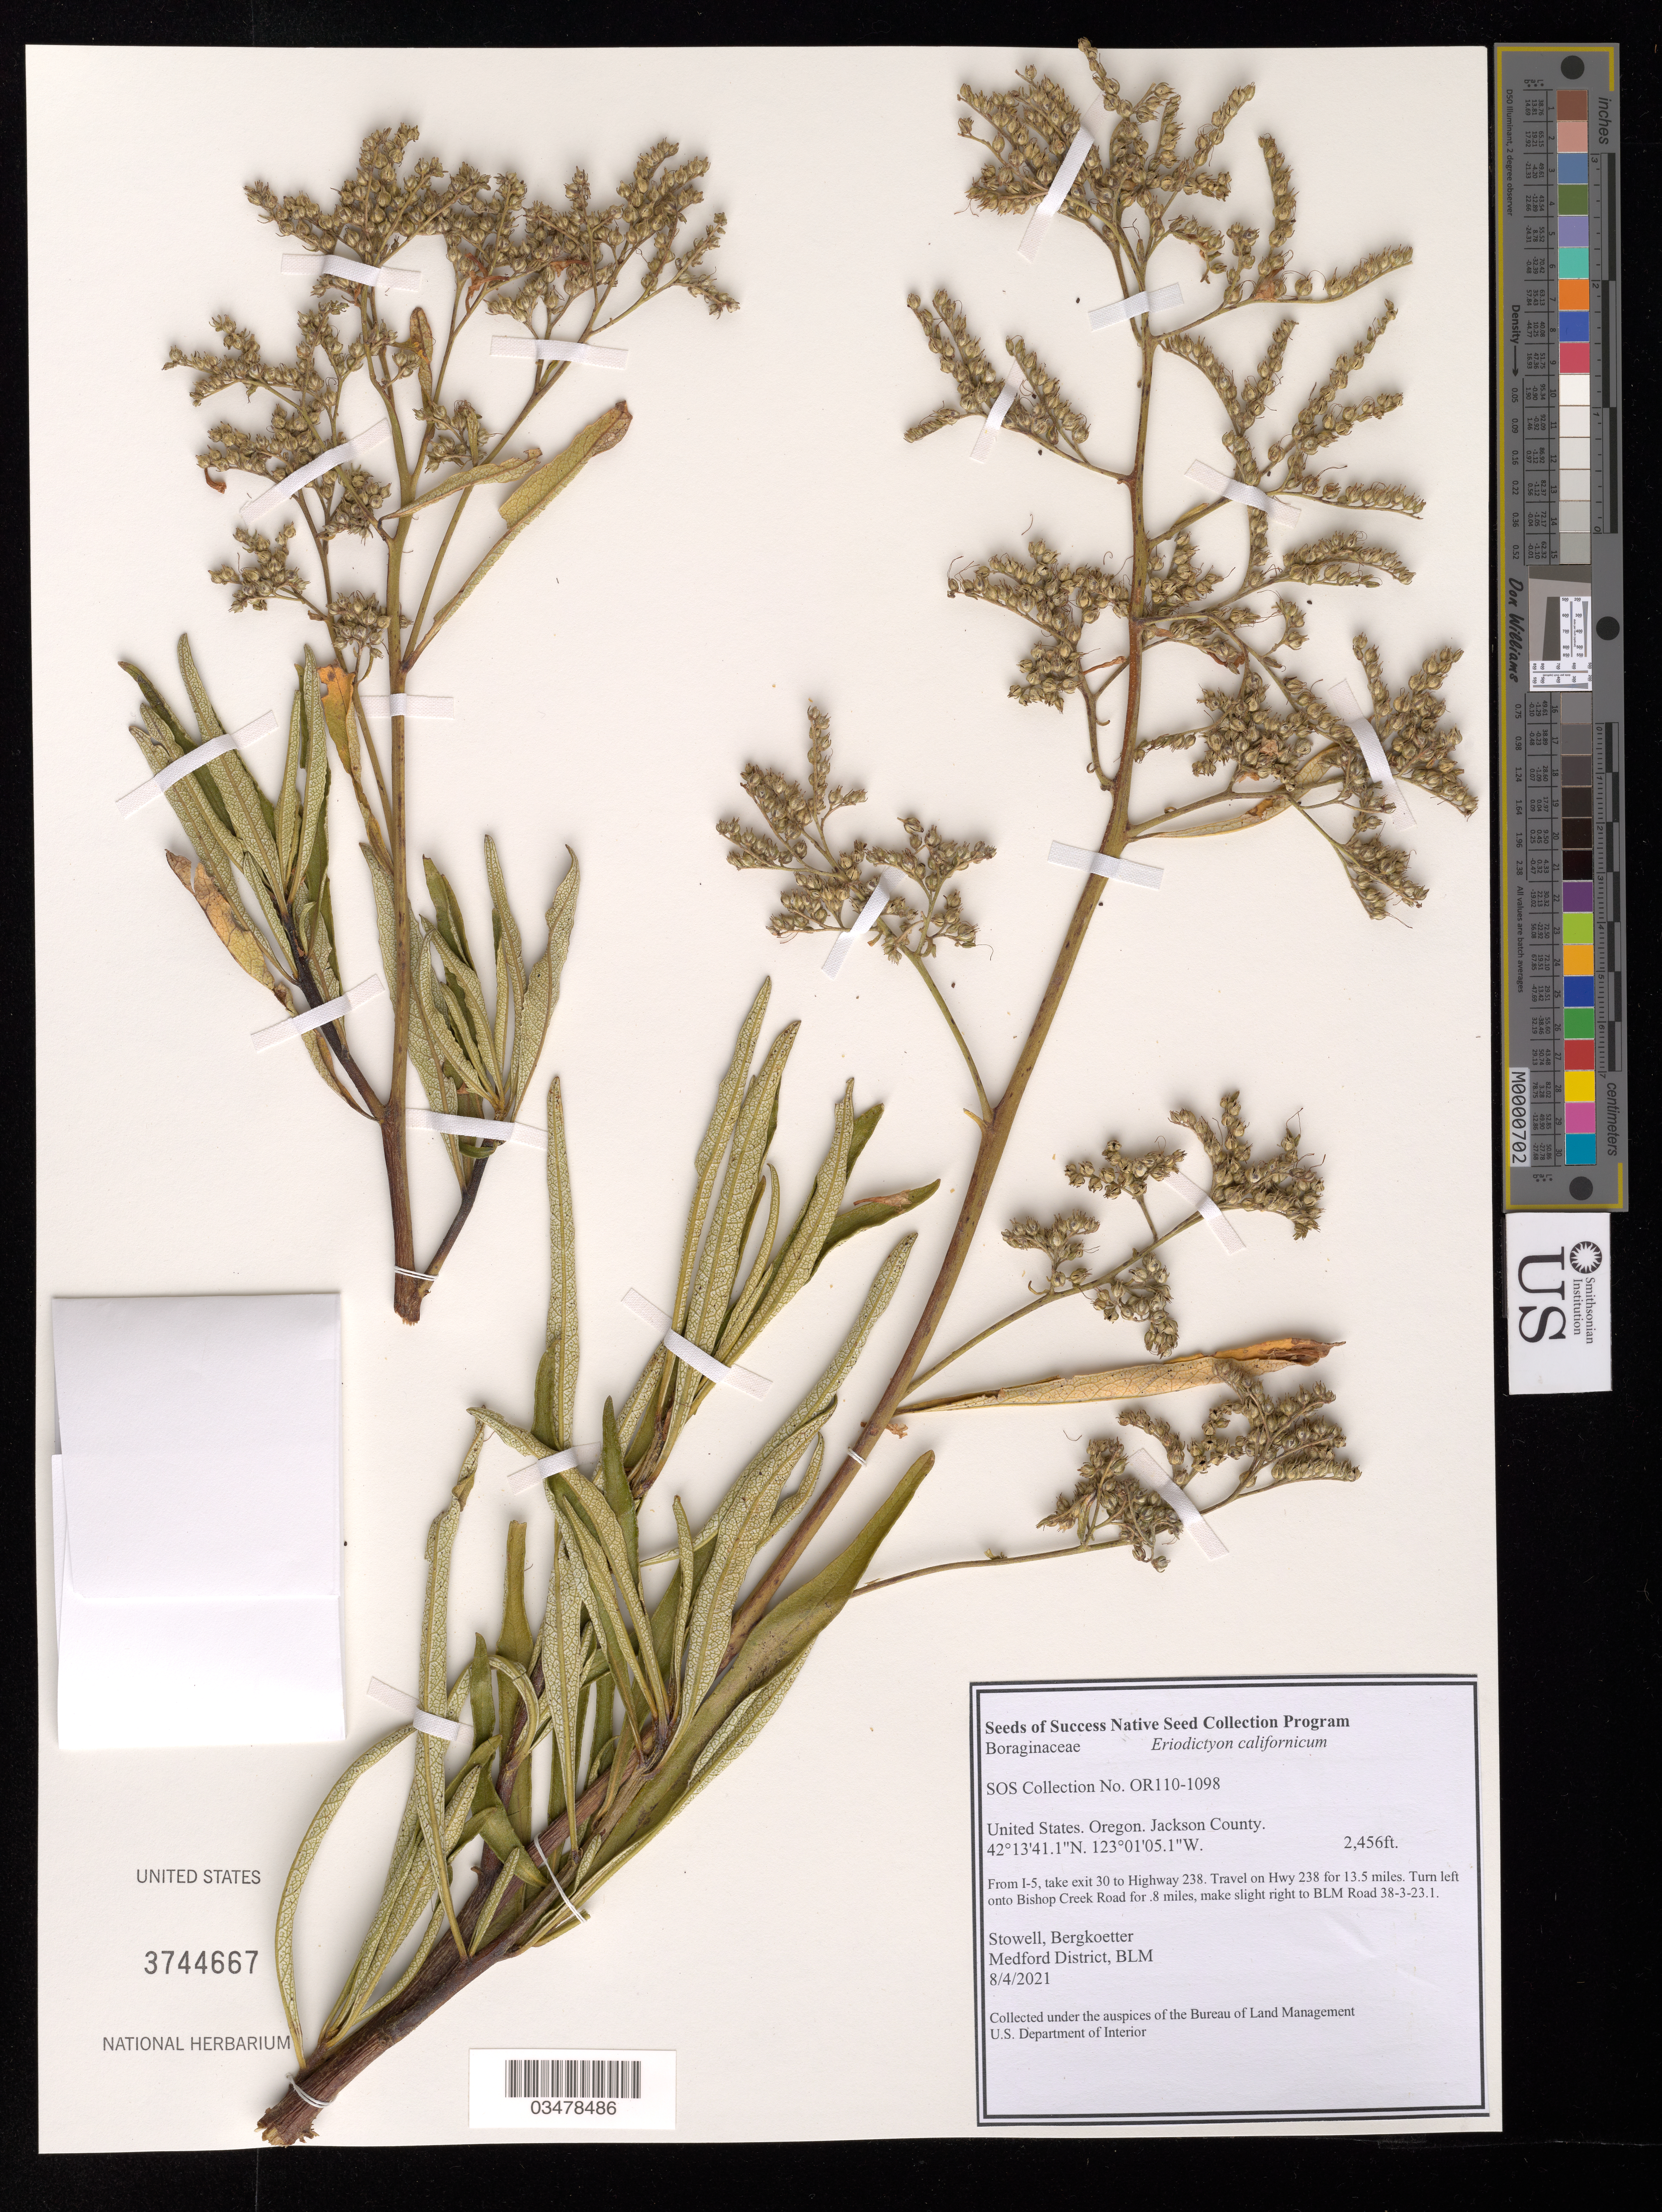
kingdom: Plantae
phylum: Tracheophyta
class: Magnoliopsida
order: Boraginales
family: Namaceae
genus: Eriodictyon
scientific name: Eriodictyon californicum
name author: (Hook. & Arn.) Torr.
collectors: -. Stowell & -. Bergkoetter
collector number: OR110-1098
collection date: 2021-08-04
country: United States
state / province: Oregon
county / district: Jackson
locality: BLM Road 38-3-23.1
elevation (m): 749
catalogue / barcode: US 3744667